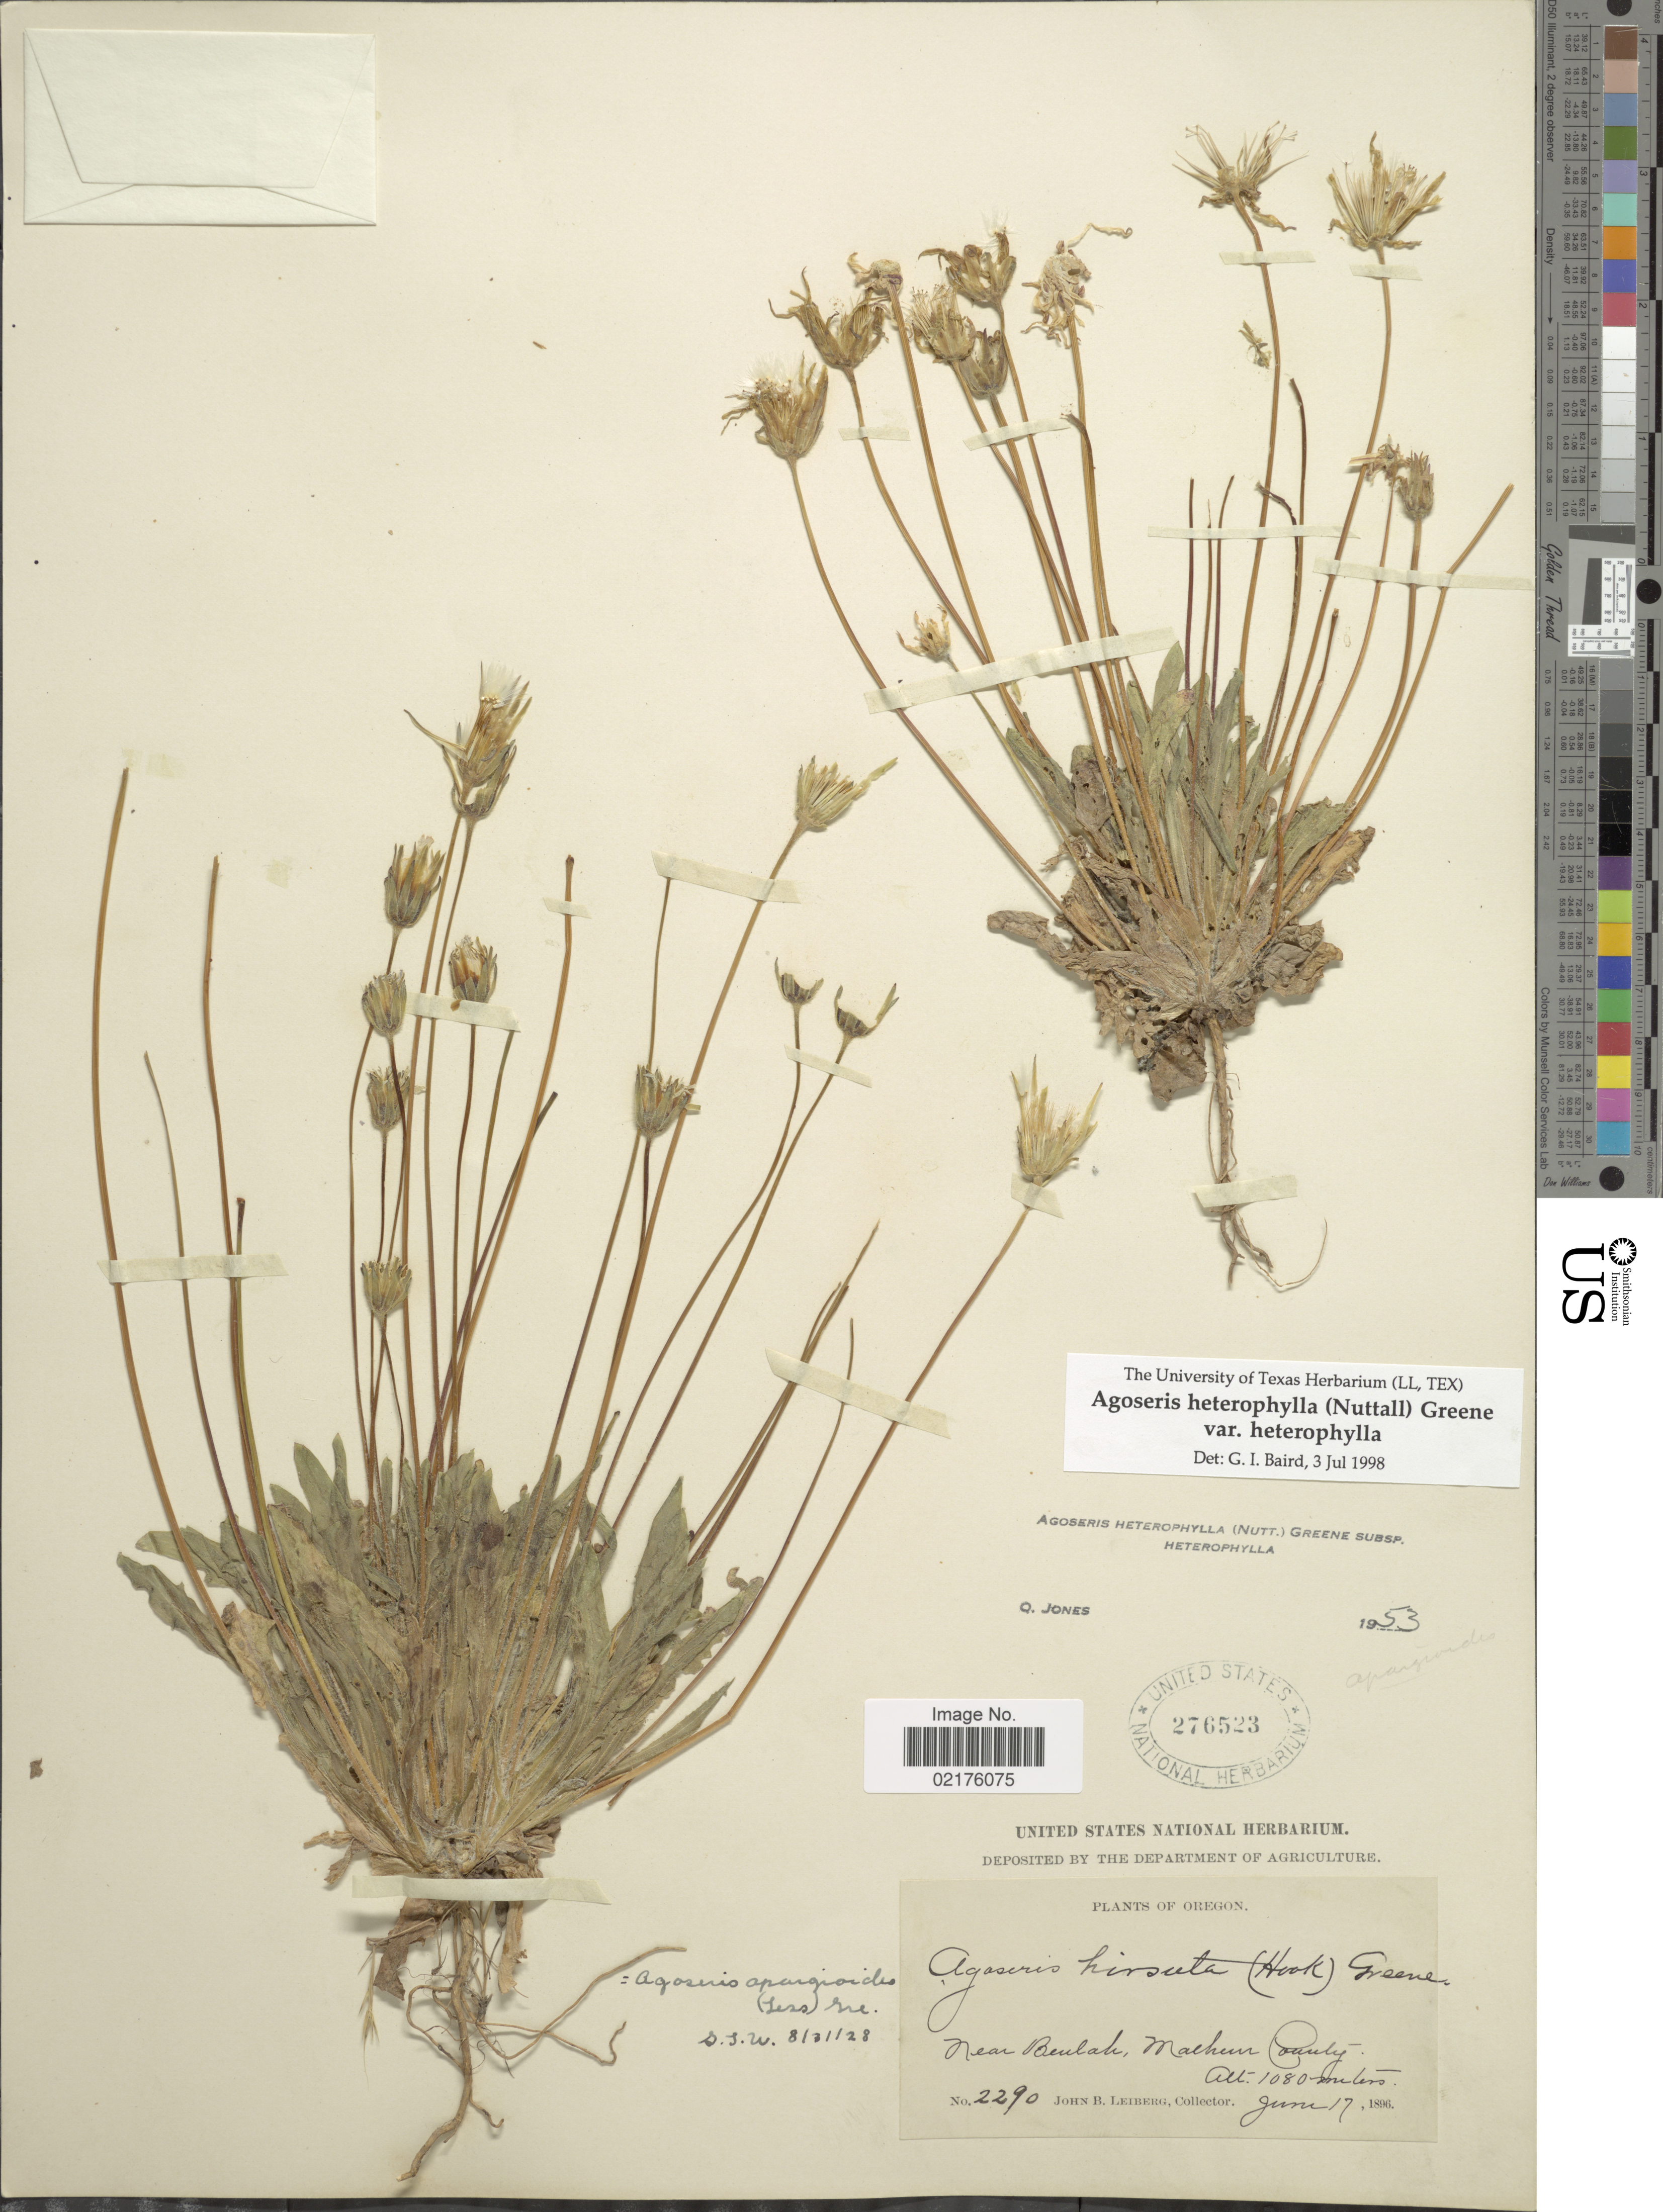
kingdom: Plantae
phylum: Tracheophyta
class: Magnoliopsida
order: Asterales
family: Asteraceae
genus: Agoseris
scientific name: Agoseris heterophylla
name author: (Nutt.) Greene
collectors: J. B. Leiberg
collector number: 2290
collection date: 1896-06-17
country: United States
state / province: Oregon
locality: Near Beulah, Malhurn County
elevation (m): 1080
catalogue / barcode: US 276523